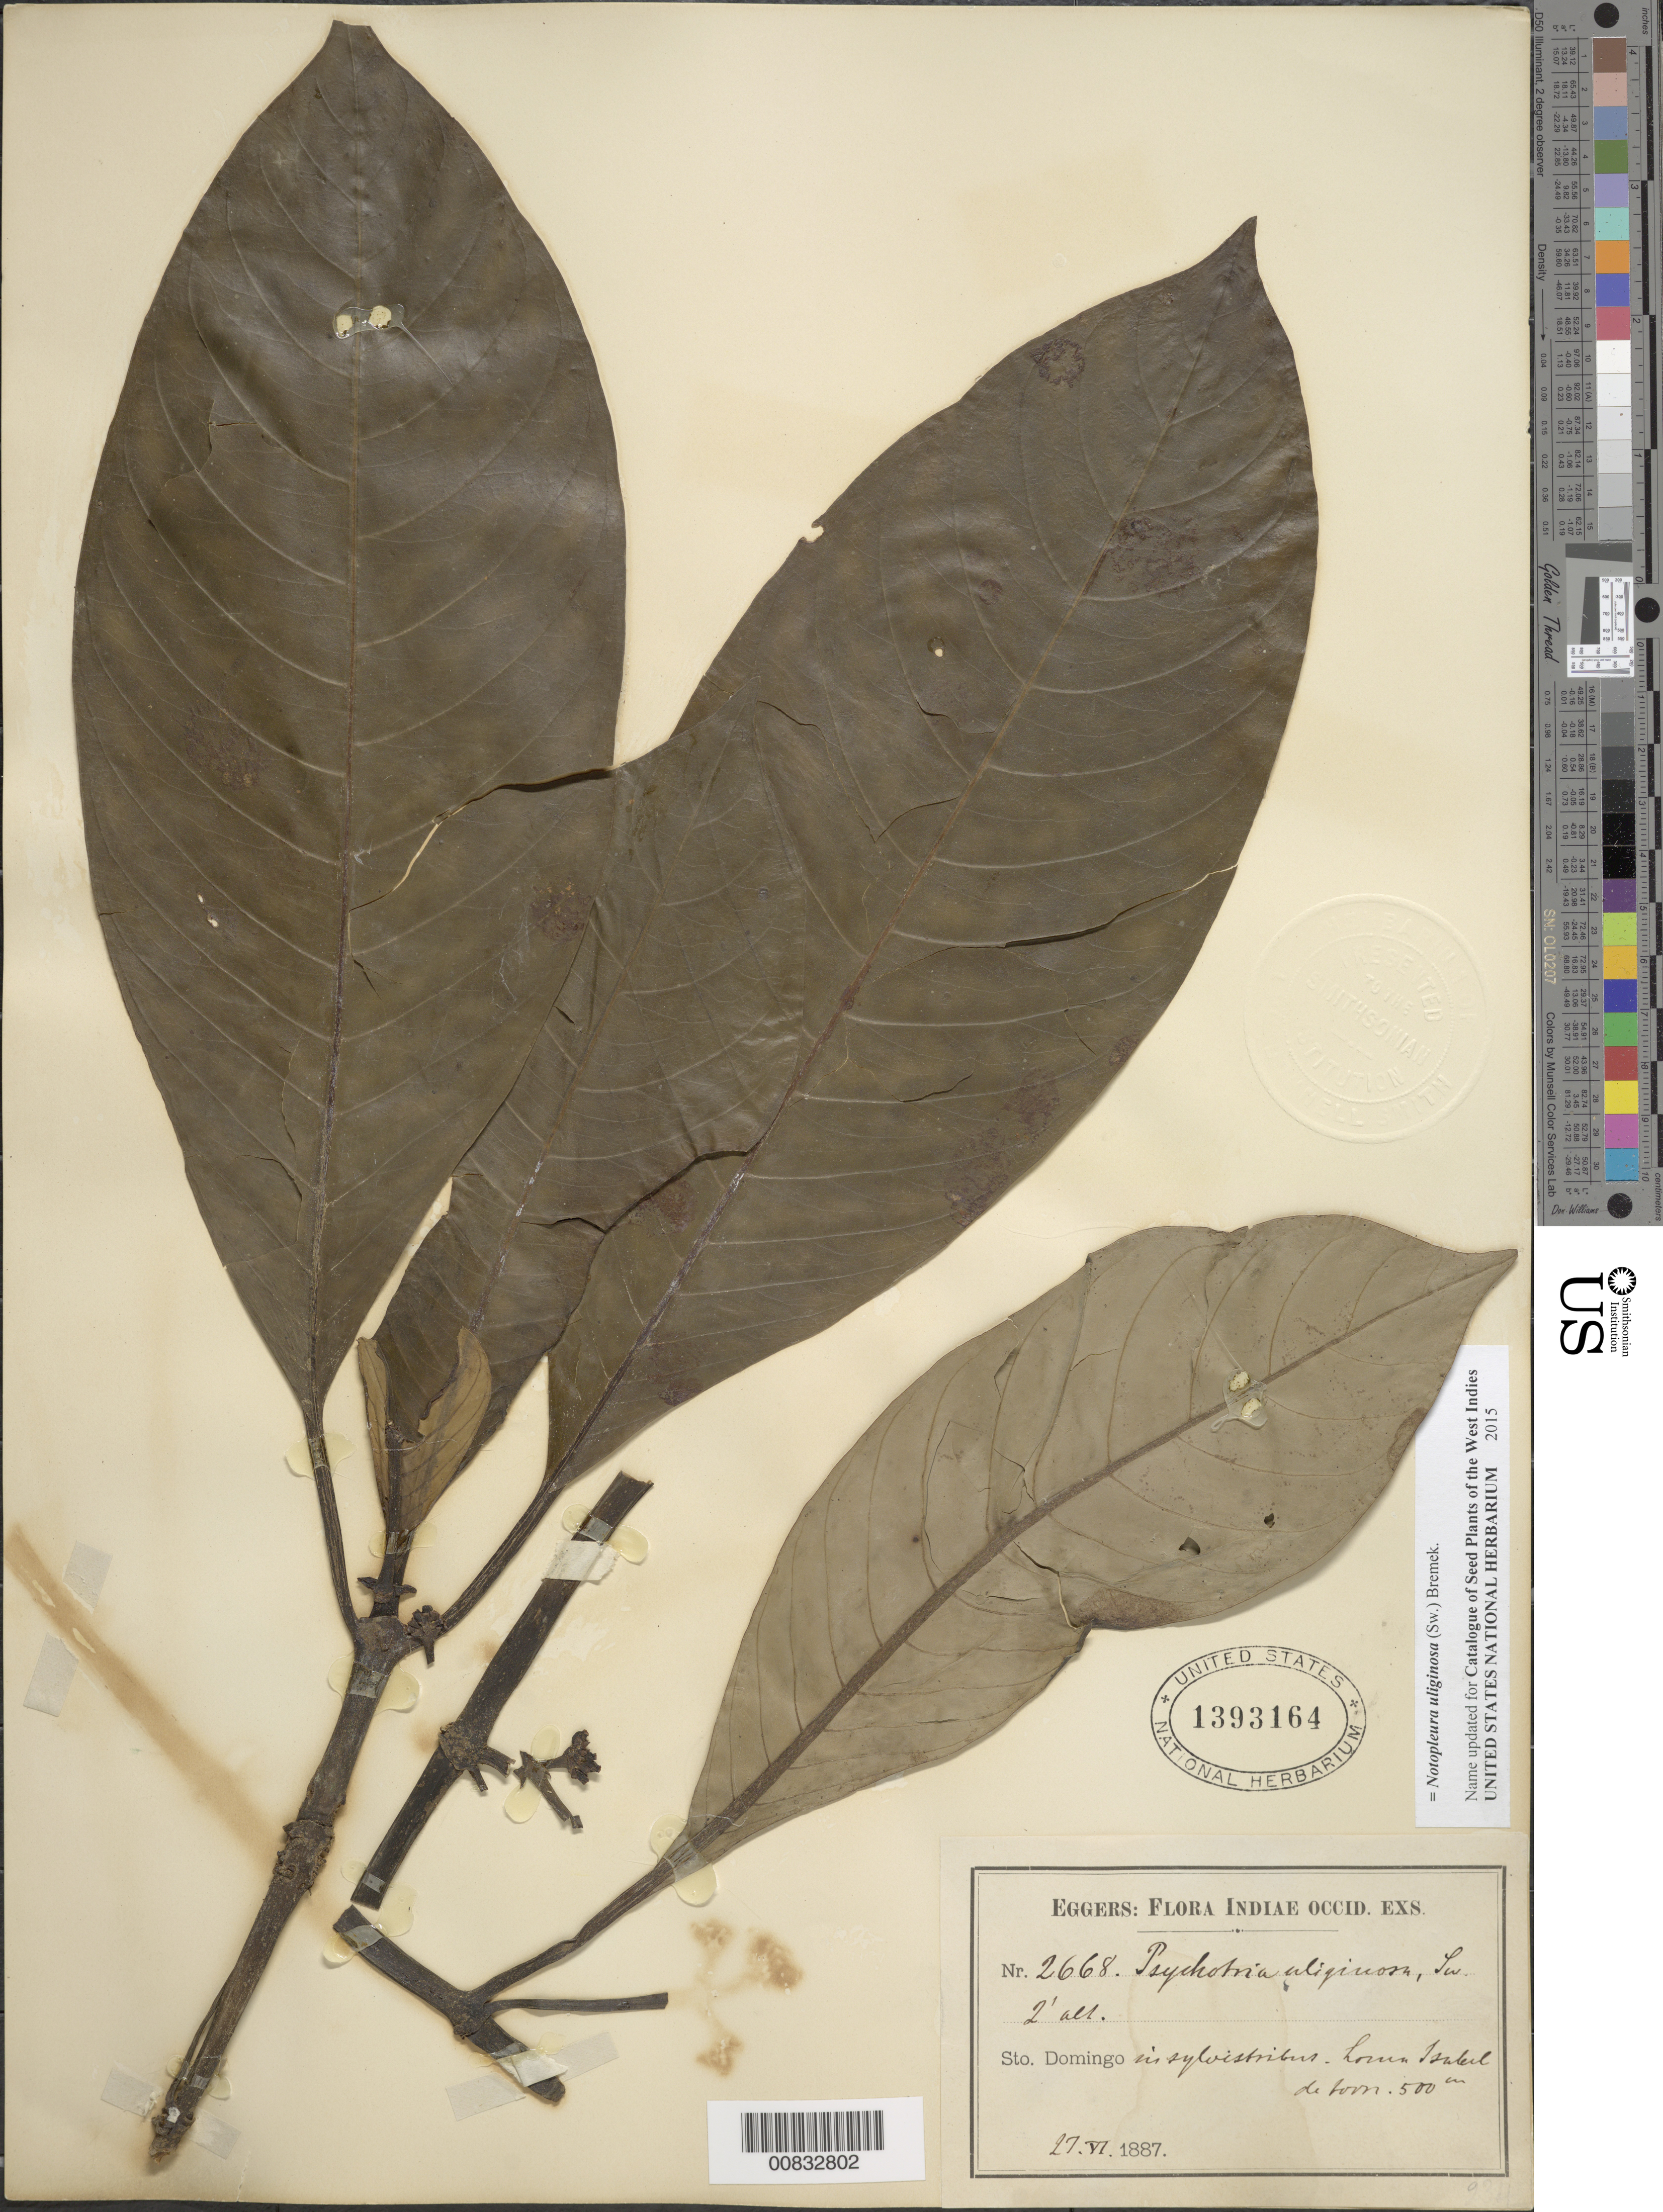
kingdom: Plantae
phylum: Tracheophyta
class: Magnoliopsida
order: Gentianales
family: Rubiaceae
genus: Notopleura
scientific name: Notopleura uliginosa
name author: (Sw.) Bremek.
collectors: H. F. A. von Eggers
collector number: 2668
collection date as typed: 27 Jun 1887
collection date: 1887-06-27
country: Dominican Republic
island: Hispaniola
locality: Loma Isabel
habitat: In sylvis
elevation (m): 500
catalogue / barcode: US 1393164